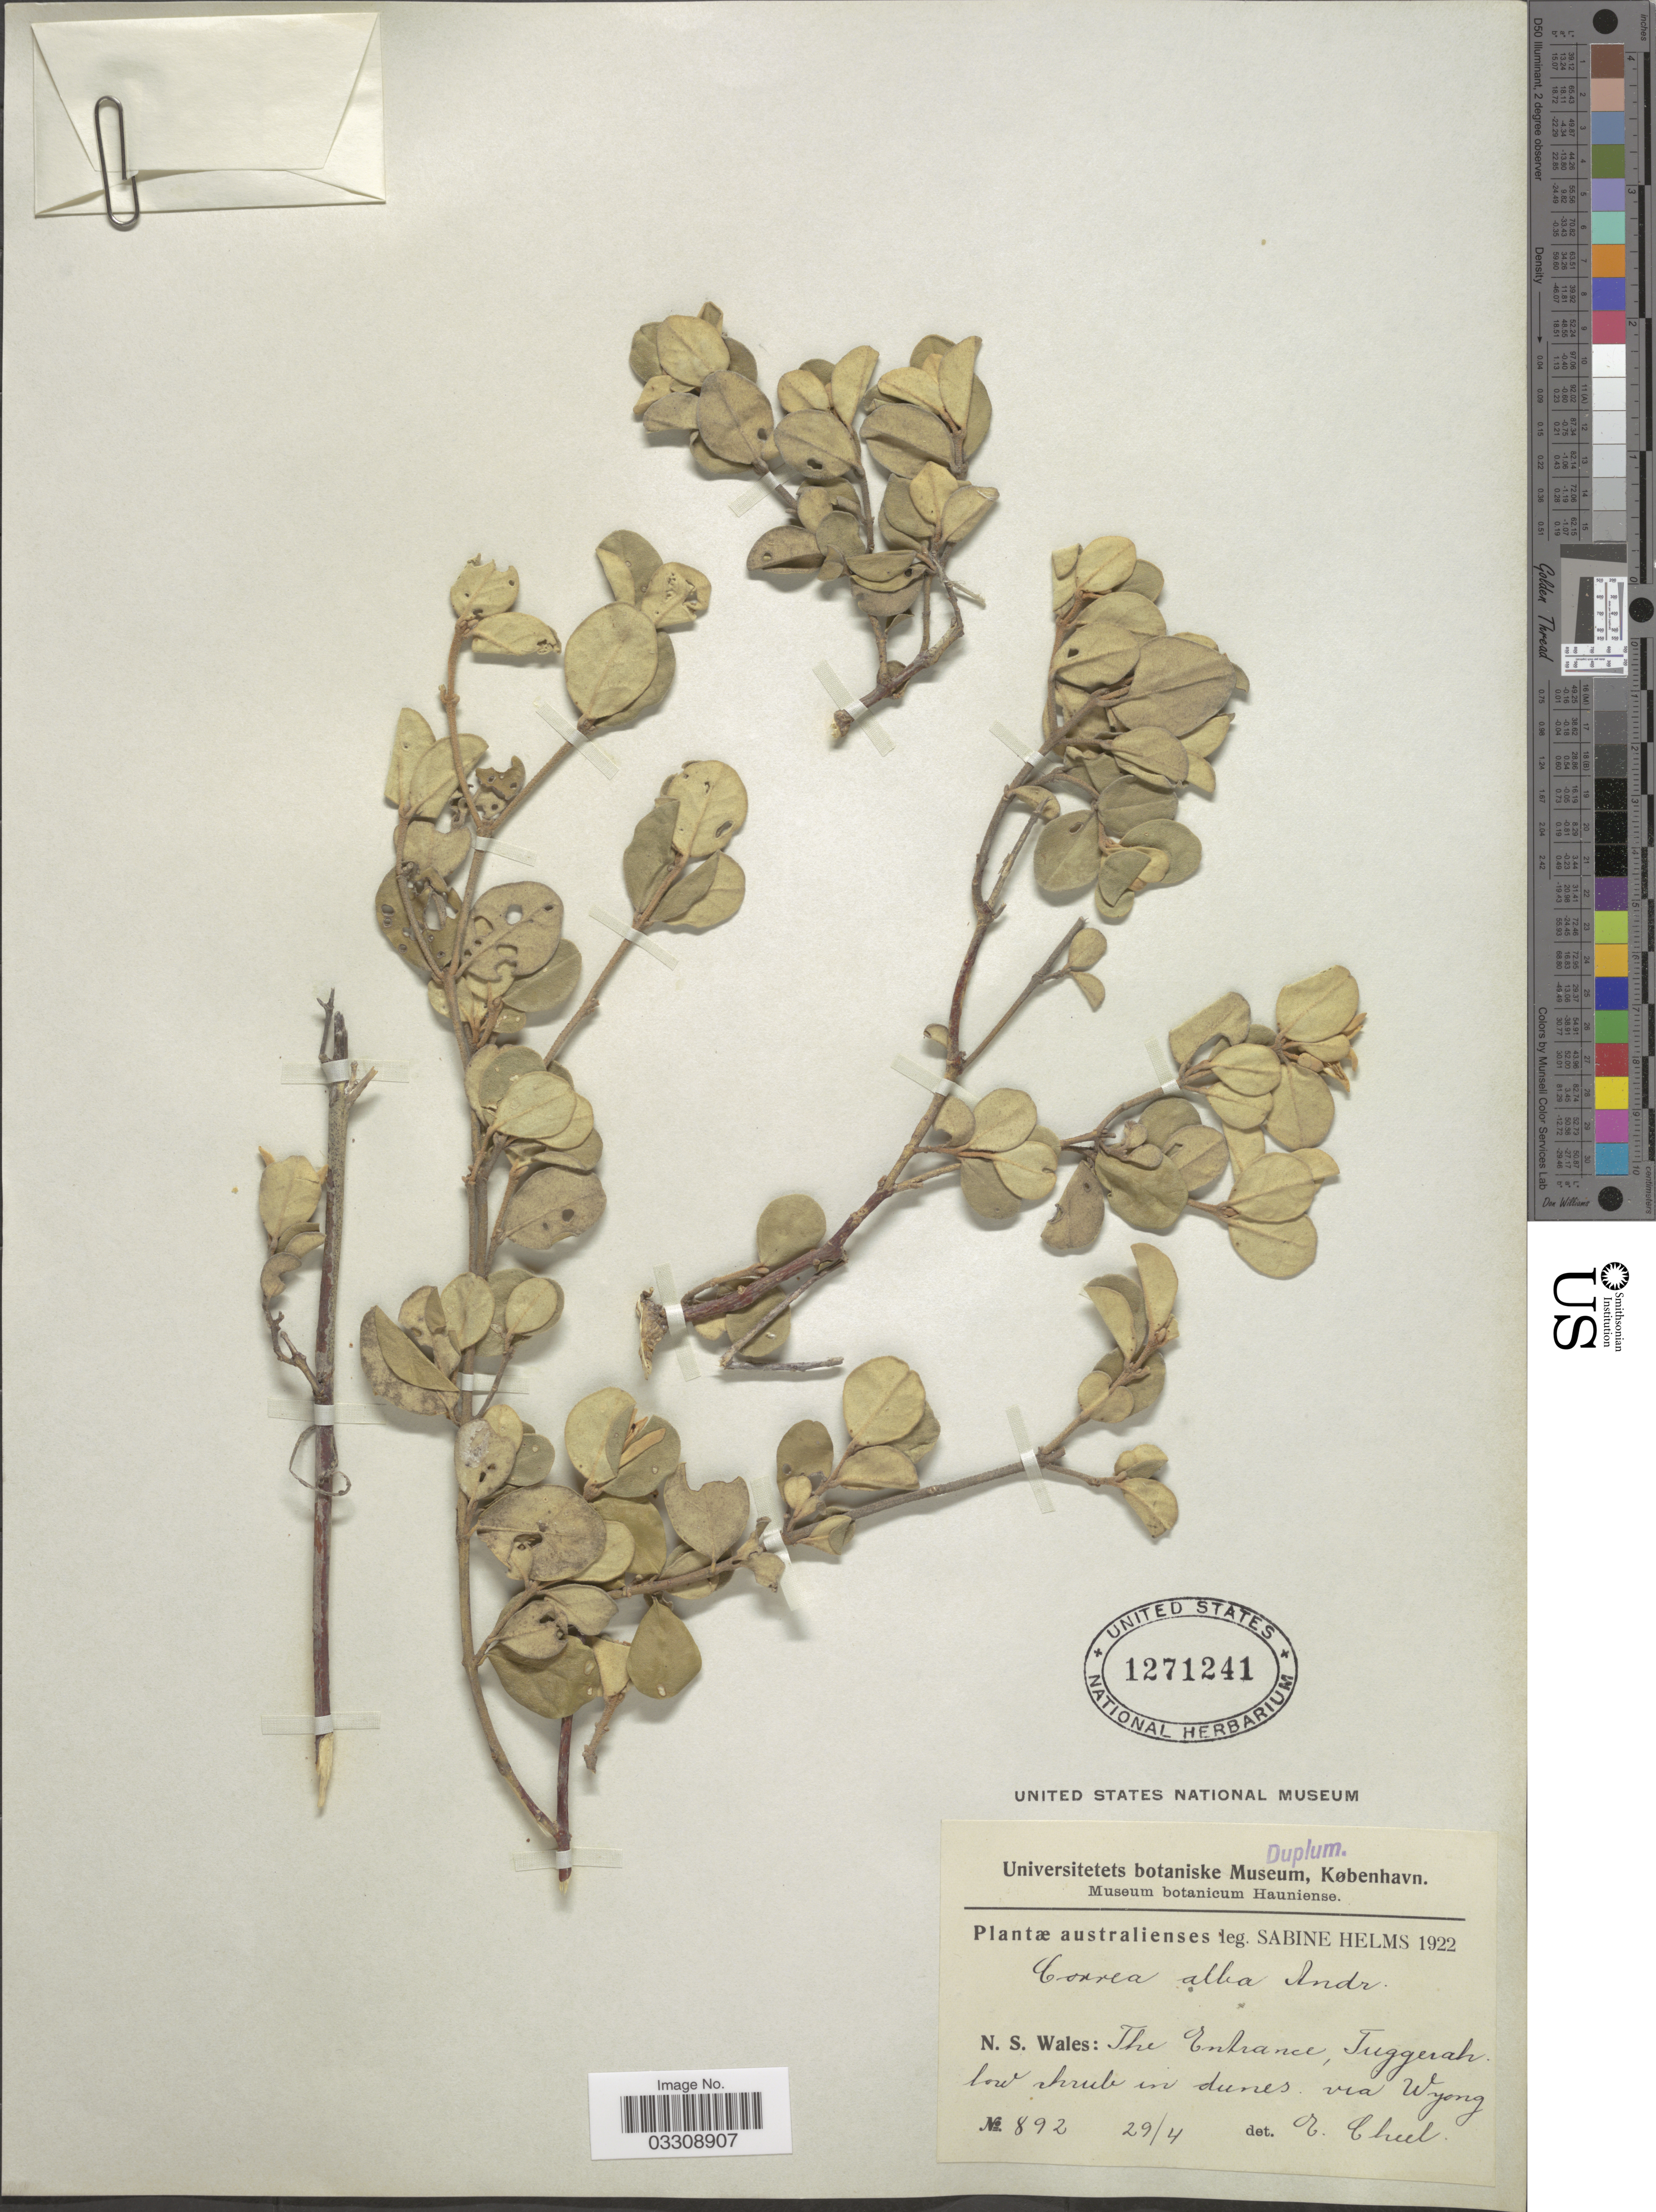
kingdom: Plantae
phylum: Tracheophyta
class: Magnoliopsida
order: Sapindales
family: Rutaceae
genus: Correa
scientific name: Correa alba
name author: Andrews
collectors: S. Helms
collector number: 892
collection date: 1922-04-29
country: Australia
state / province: New South Wales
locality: The Entrance, Tuggerah. Low scrub in dunes via Wyong.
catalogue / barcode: US 1271241